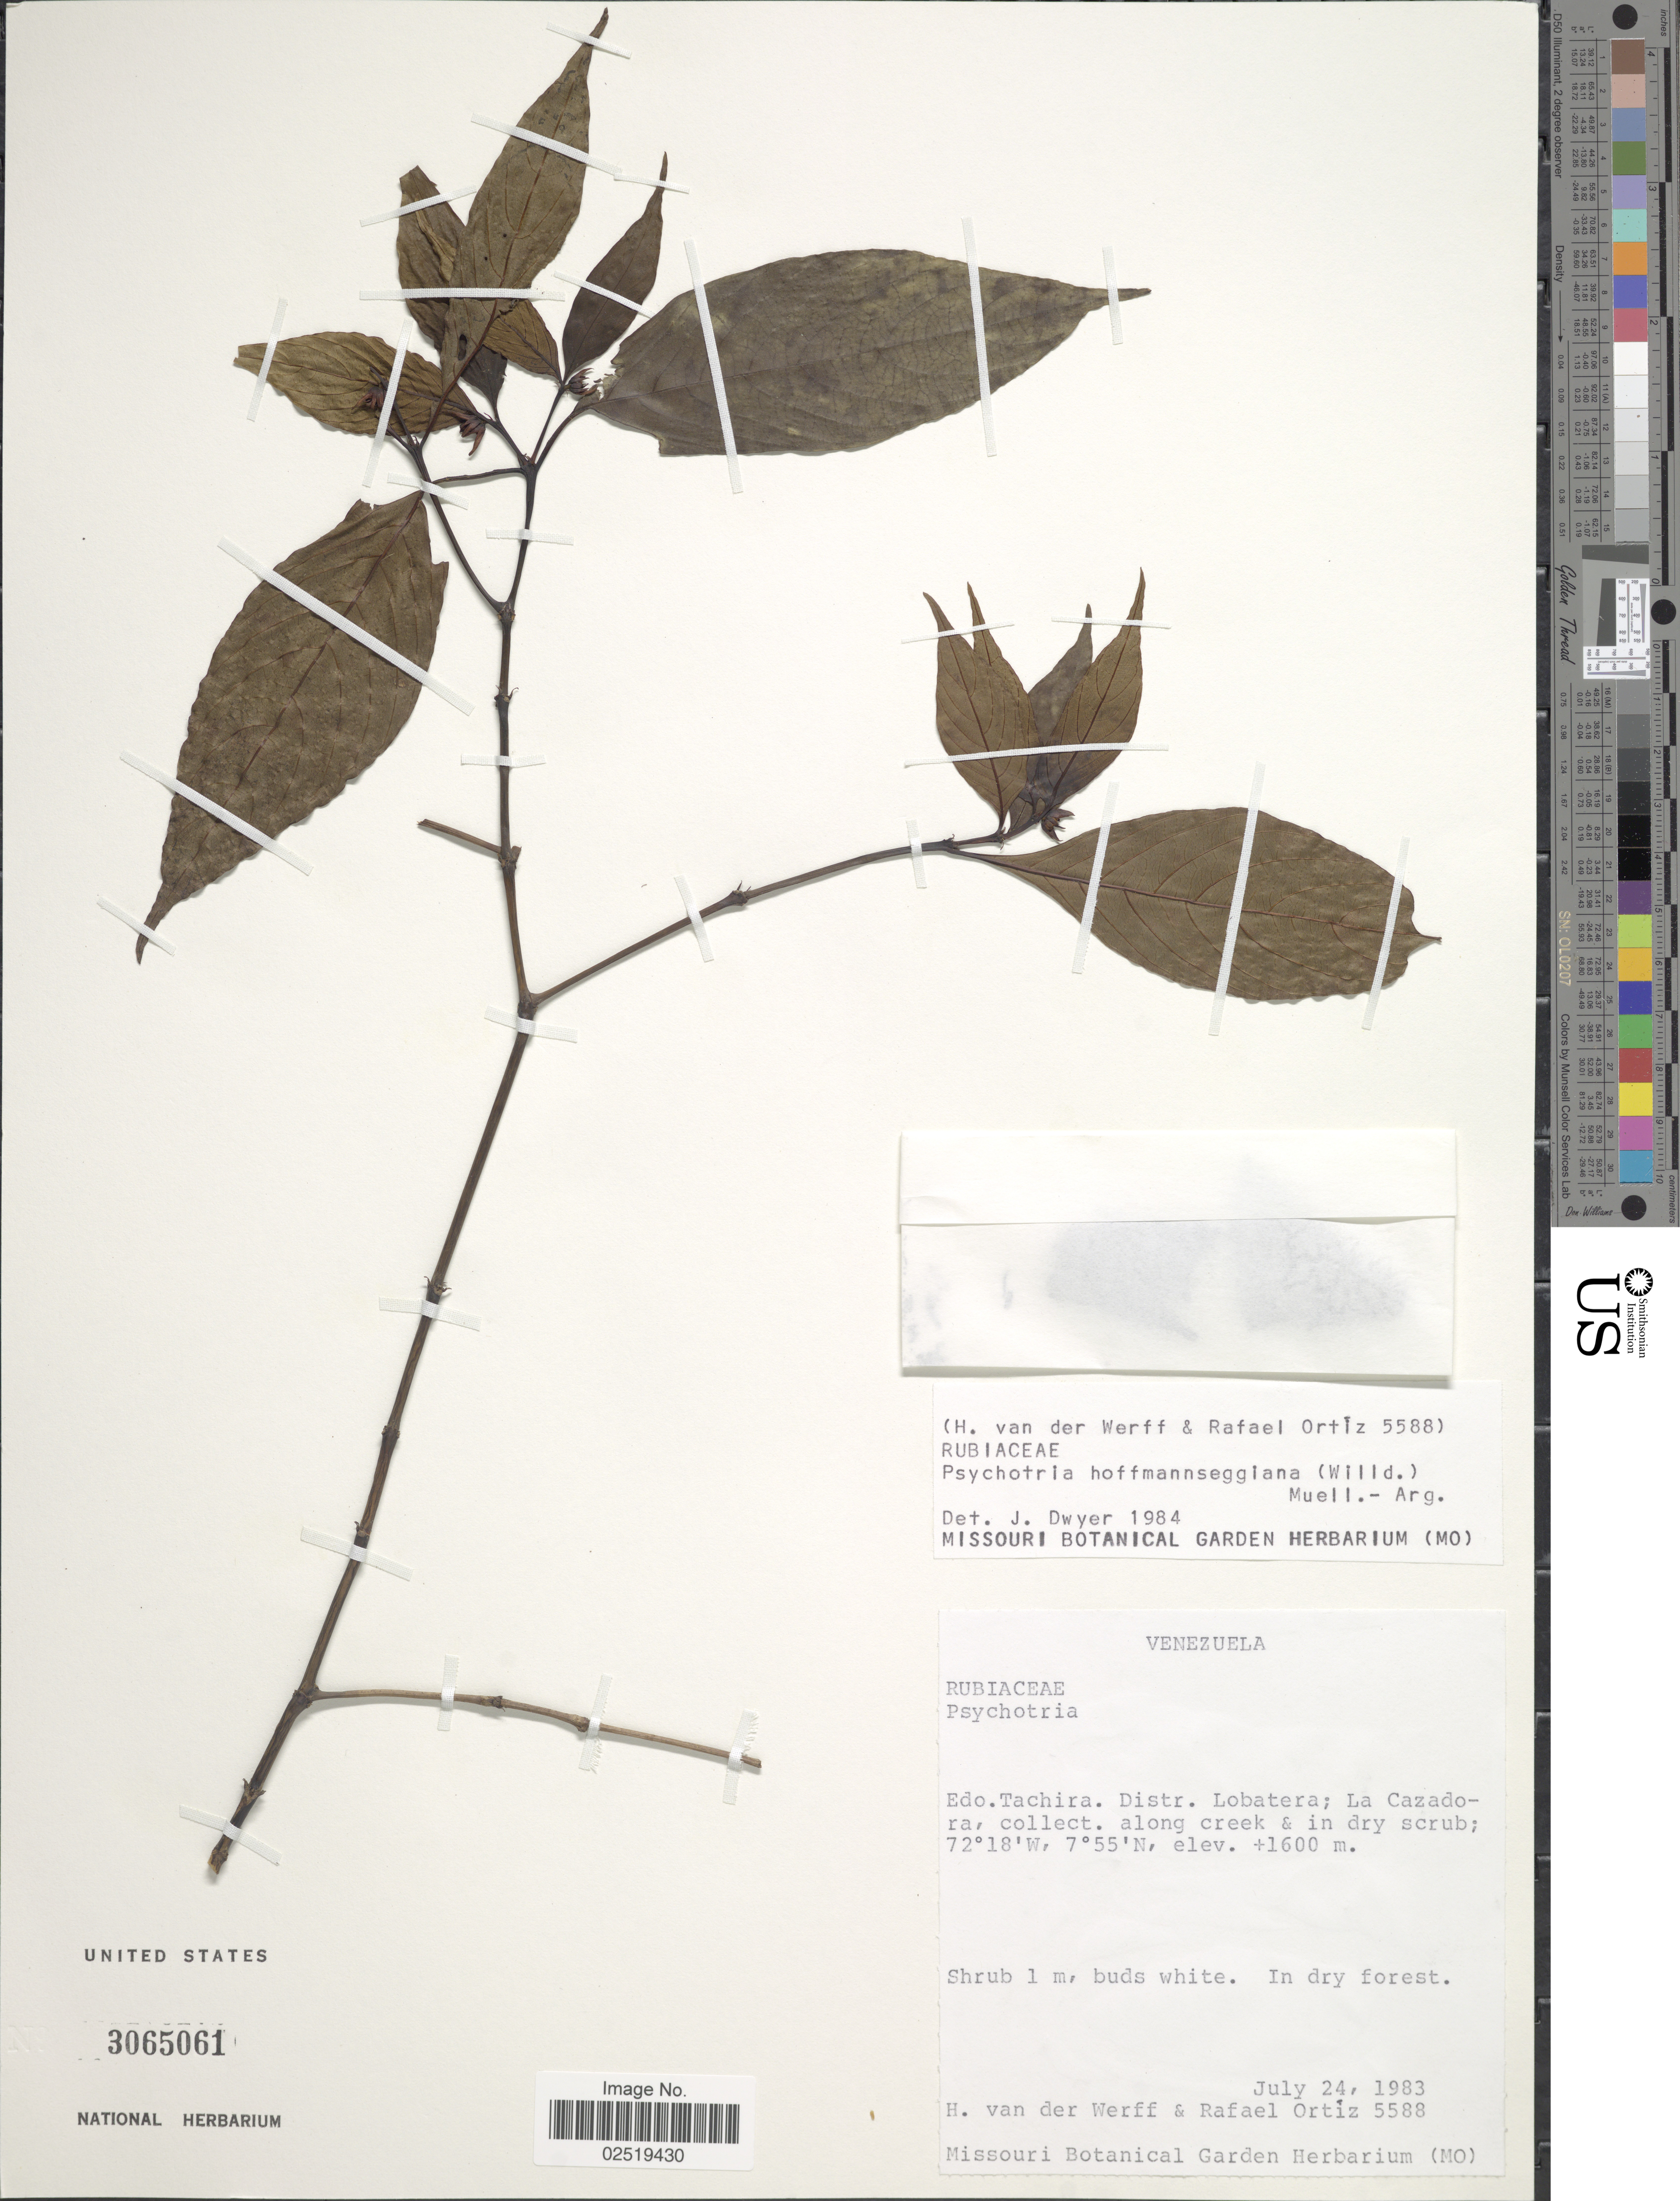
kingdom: Plantae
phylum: Tracheophyta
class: Magnoliopsida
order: Gentianales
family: Rubiaceae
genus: Psychotria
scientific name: Psychotria hoffmannseggiana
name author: (Willd. ex Roem. & Schult.) Müll. Arg.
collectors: H. van der Werff & R. Ortiz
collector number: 5588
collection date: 1983-07-24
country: Venezuela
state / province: Tachira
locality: Distr. Lobatera; La Cazadora, collect. along creek & in dry scrub.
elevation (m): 1600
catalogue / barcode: US 3065061